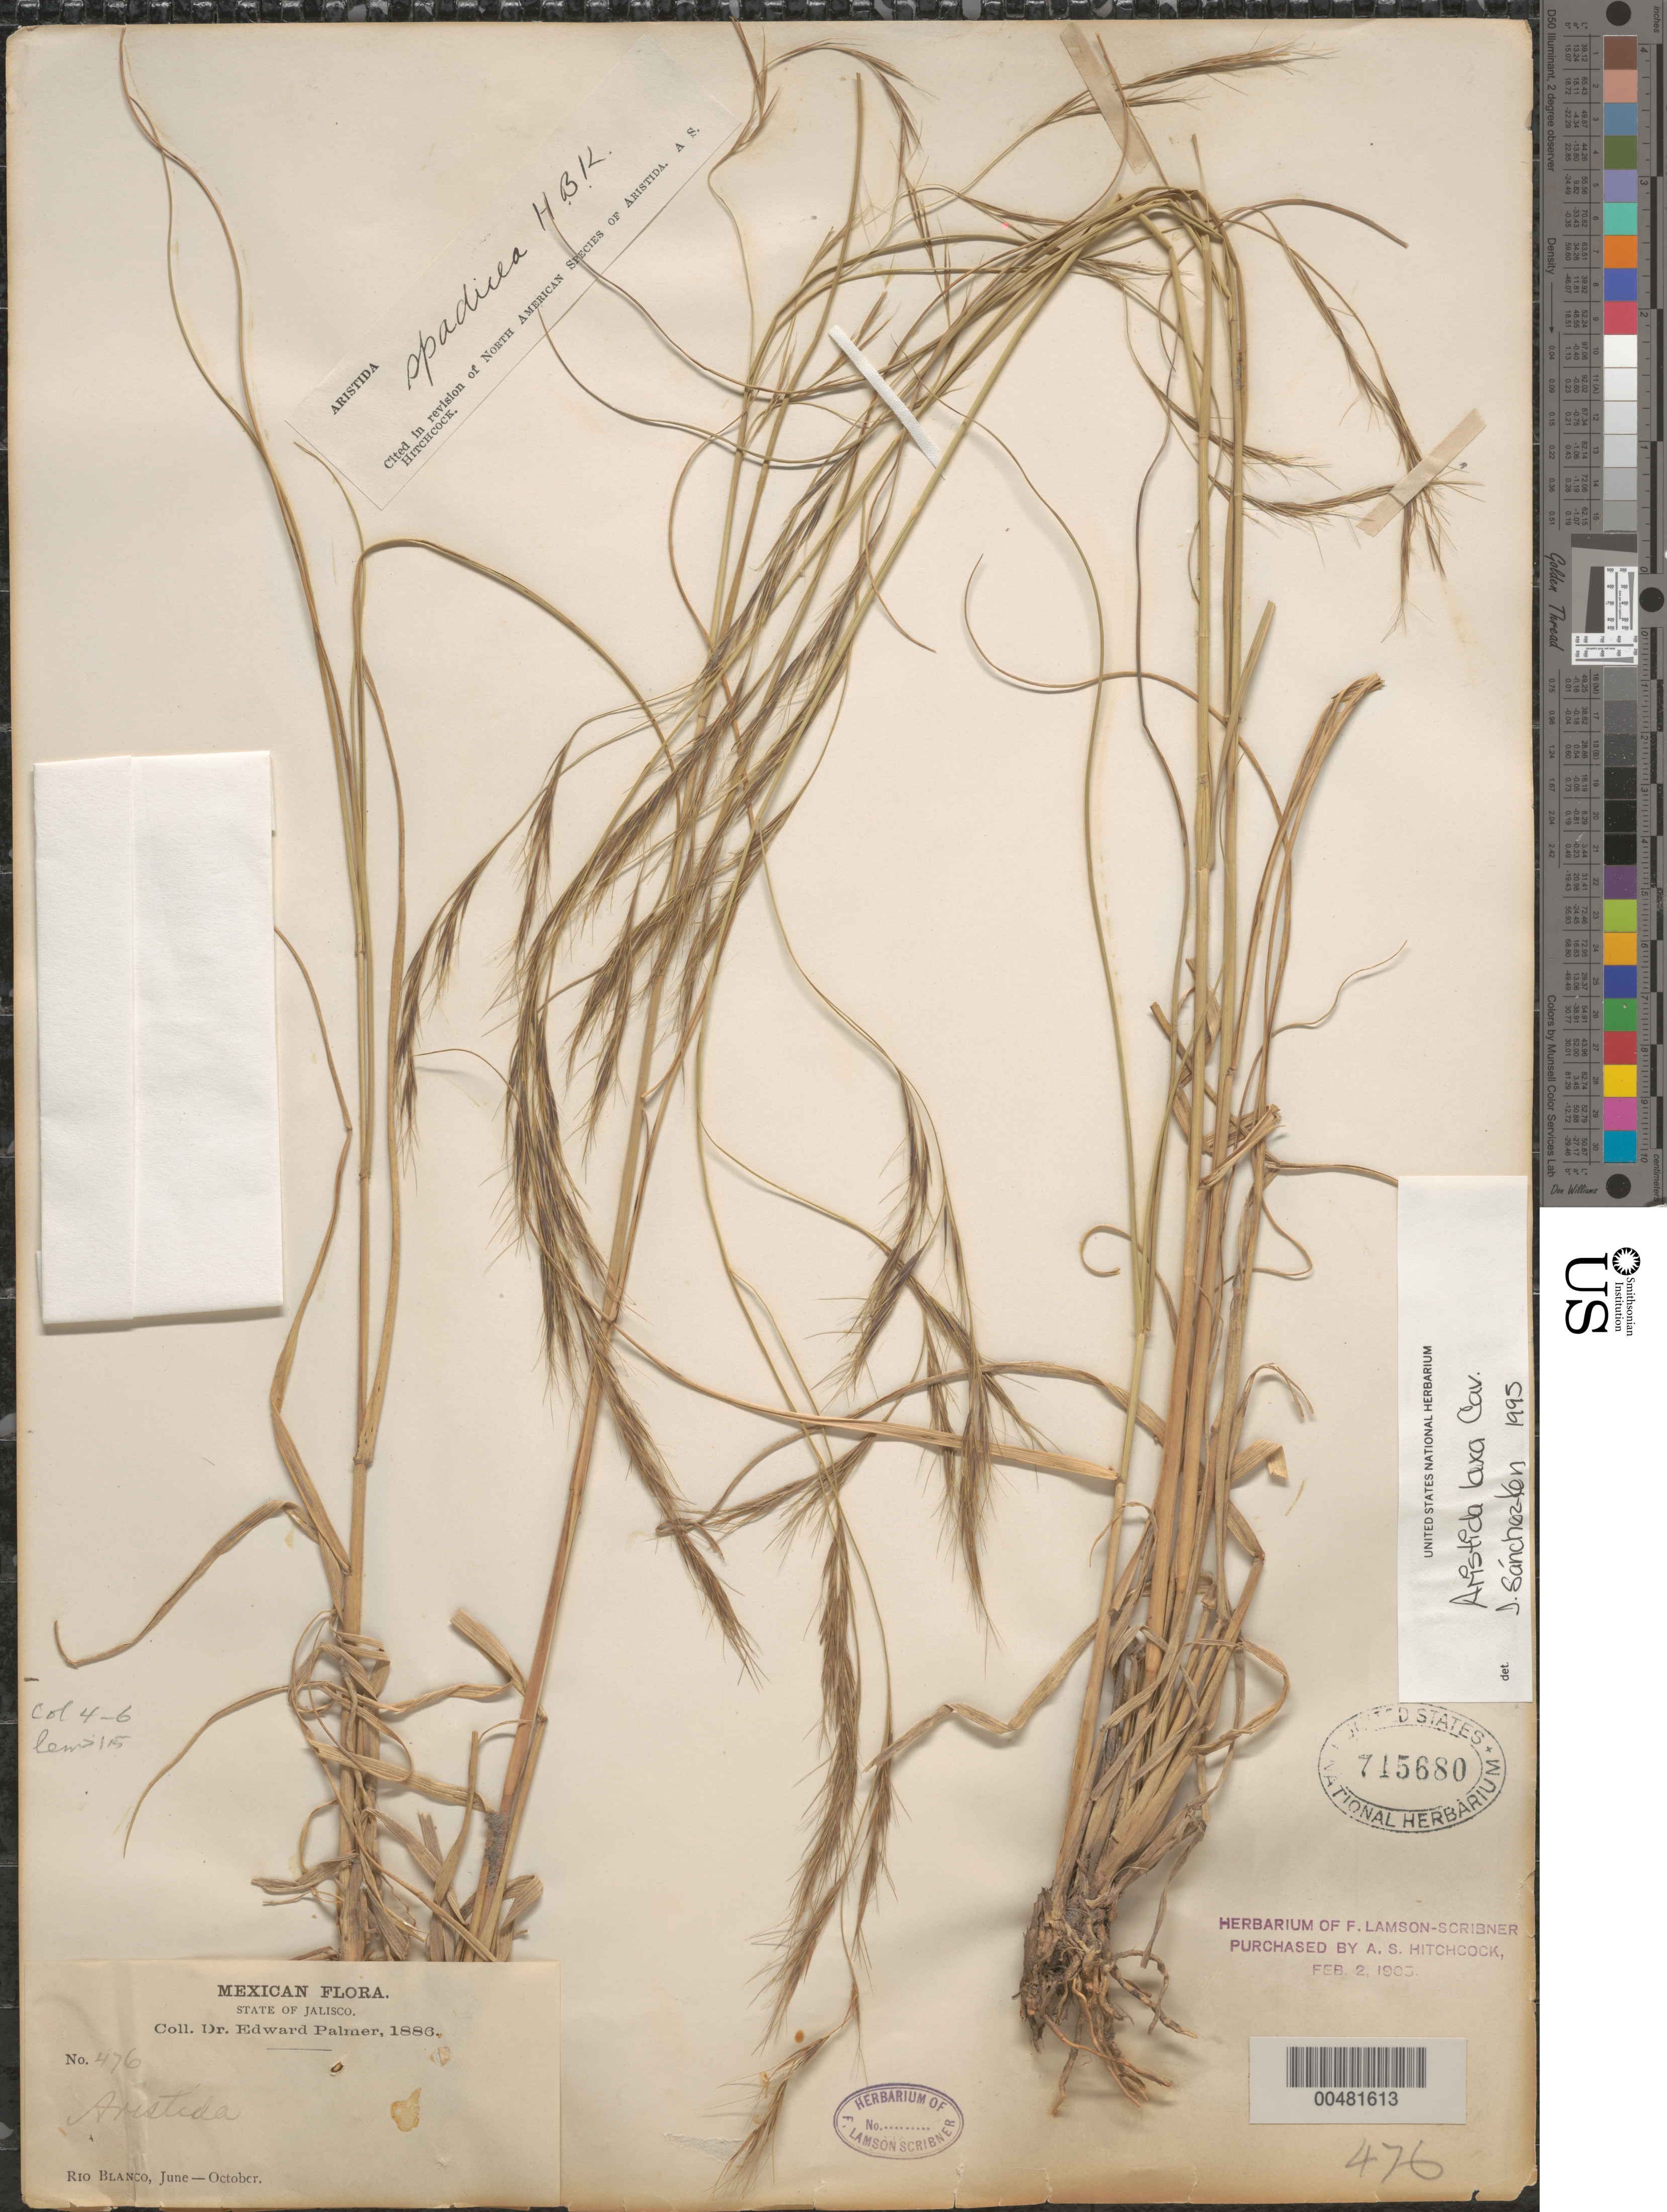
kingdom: Plantae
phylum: Tracheophyta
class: Liliopsida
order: Poales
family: Poaceae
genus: Aristida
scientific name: Aristida laxa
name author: Cav.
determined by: Sánchez-Ken, J. G.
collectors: E. Palmer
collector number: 476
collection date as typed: Jun 1886 to Oct 1886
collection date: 1886-06/1886-10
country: Mexico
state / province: Jalisco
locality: Rio Blanco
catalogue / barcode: US 745680